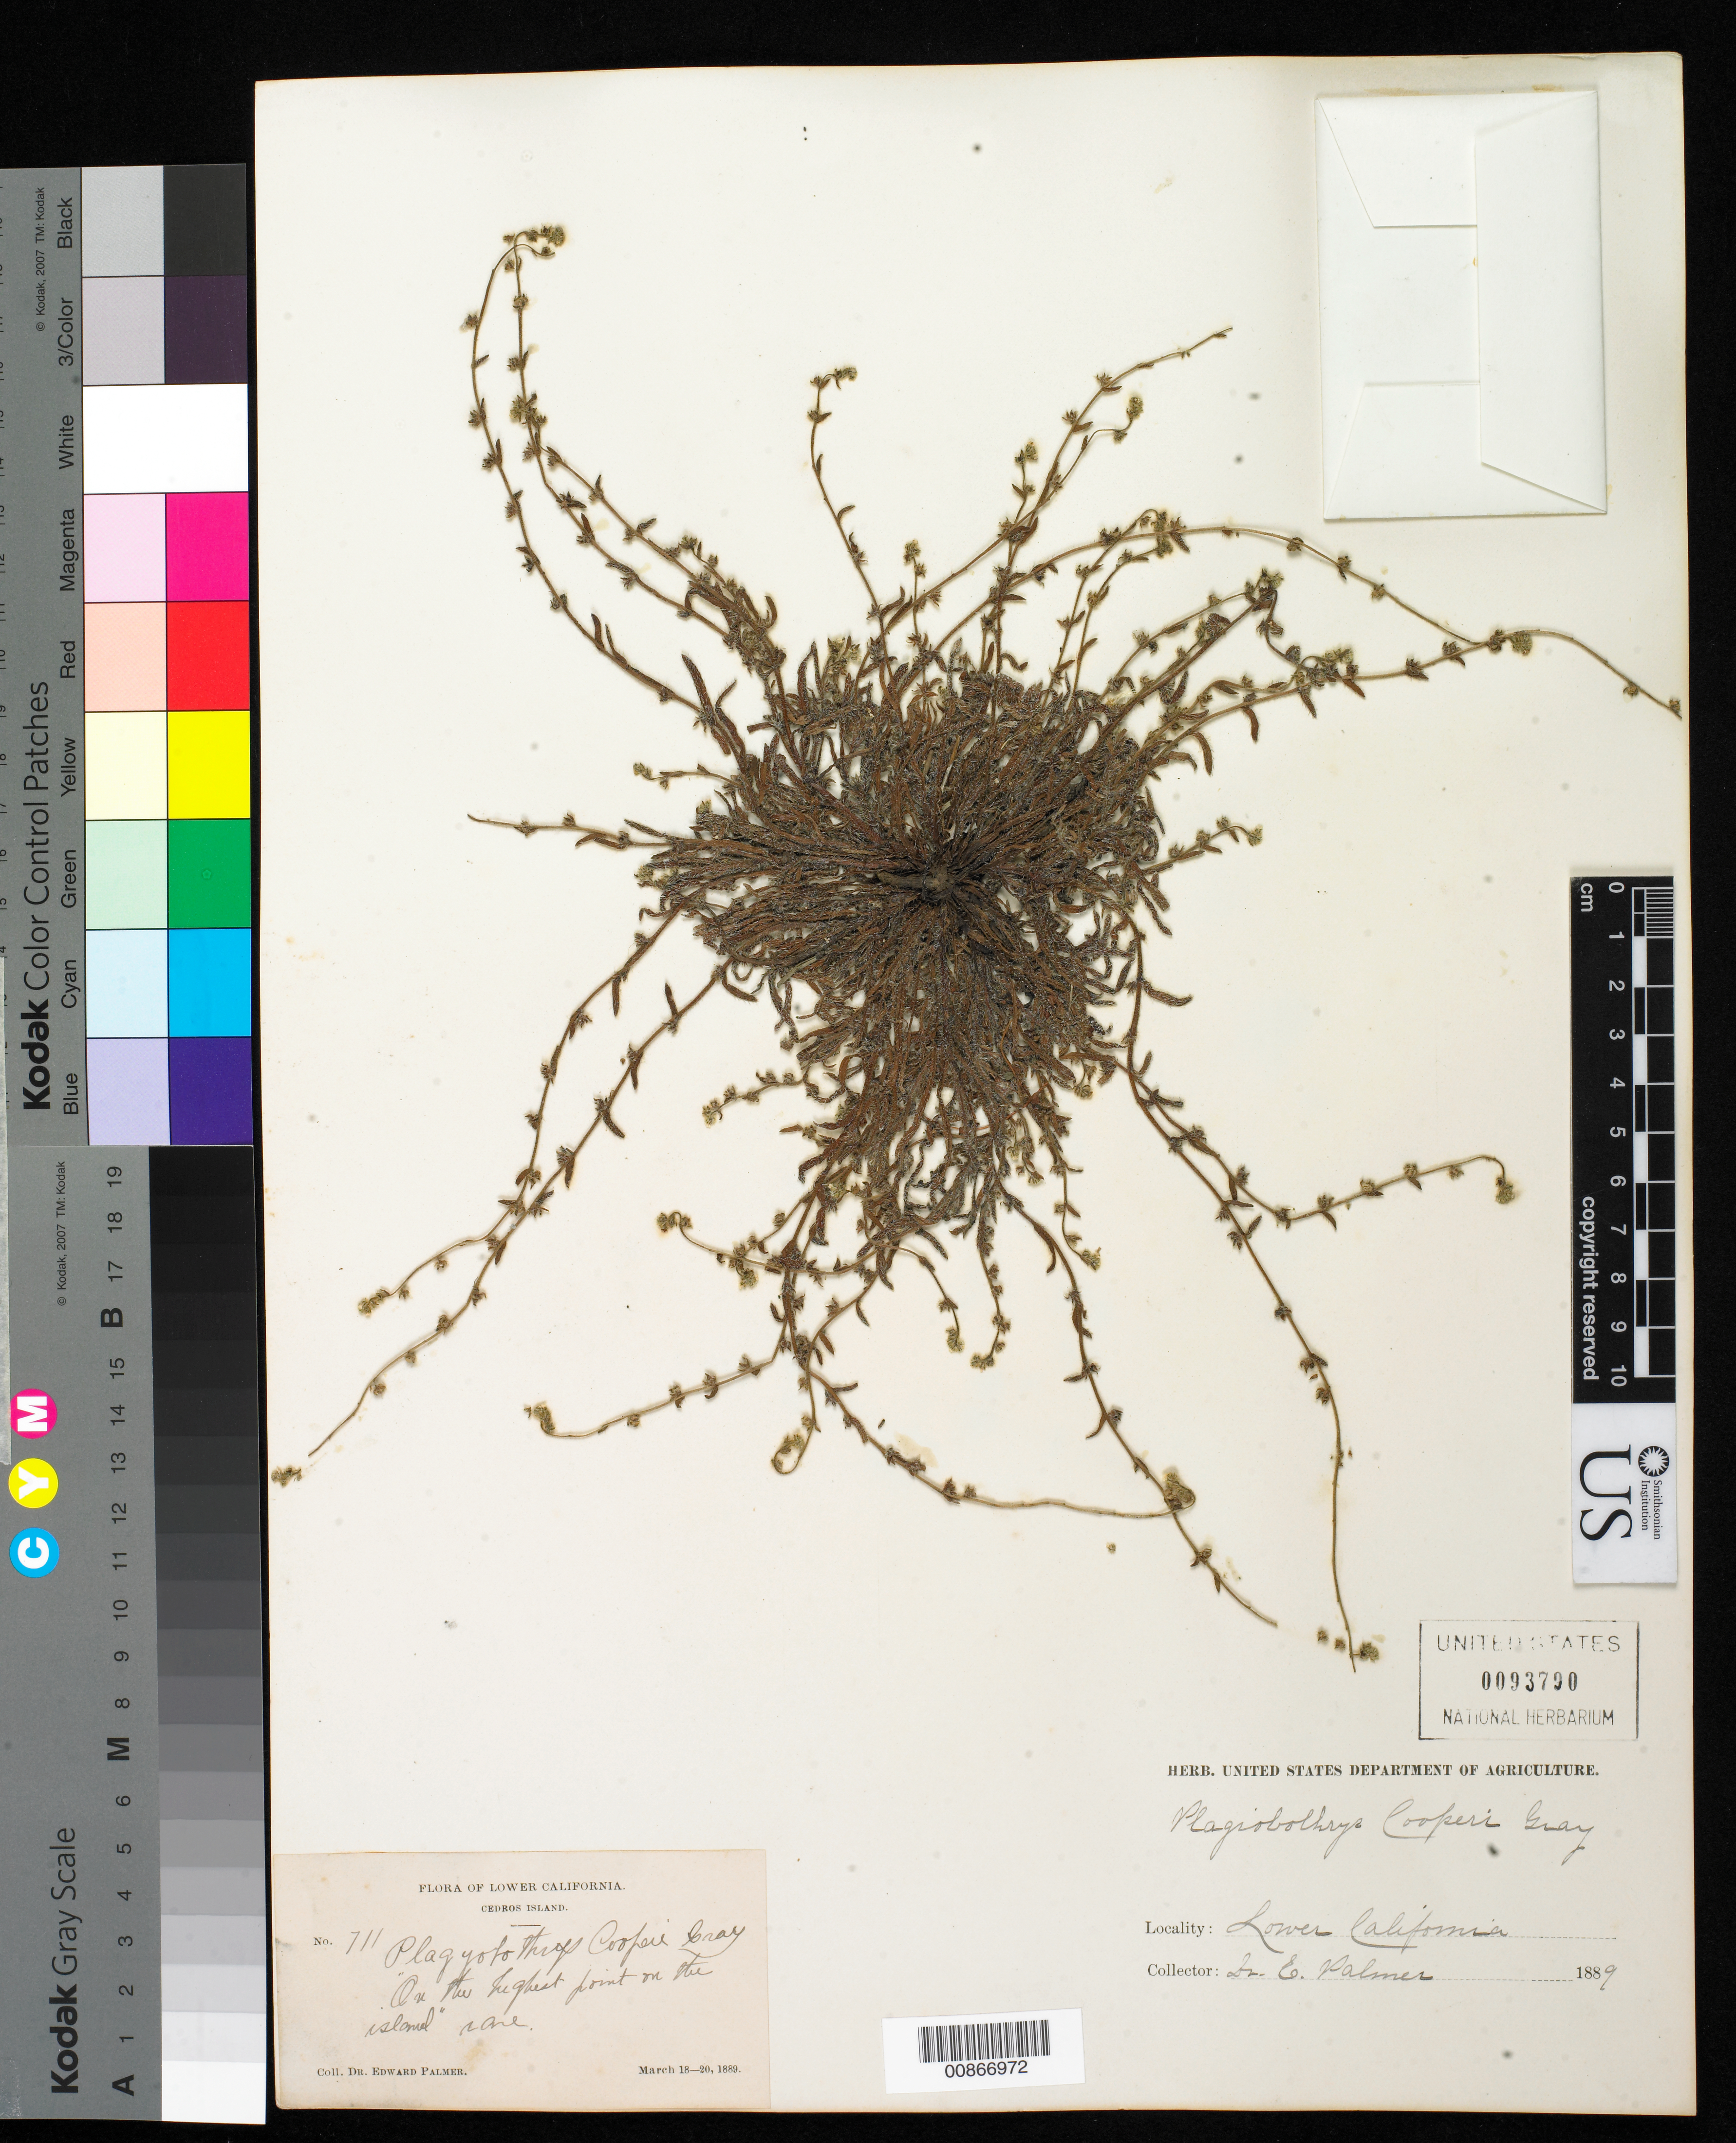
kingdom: Plantae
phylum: Tracheophyta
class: Magnoliopsida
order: Boraginales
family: Boraginaceae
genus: Plagiobothrys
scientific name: Plagiobothrys cooperi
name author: A. Gray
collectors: E. Palmer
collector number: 711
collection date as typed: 18 Mar 1889 to 20 Mar 1889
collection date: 1889-03-18/1889-03-20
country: Mexico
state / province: Baja California Norte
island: Cedros I.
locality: On the highest point on Cedros Island. Baja California.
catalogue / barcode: US 93790